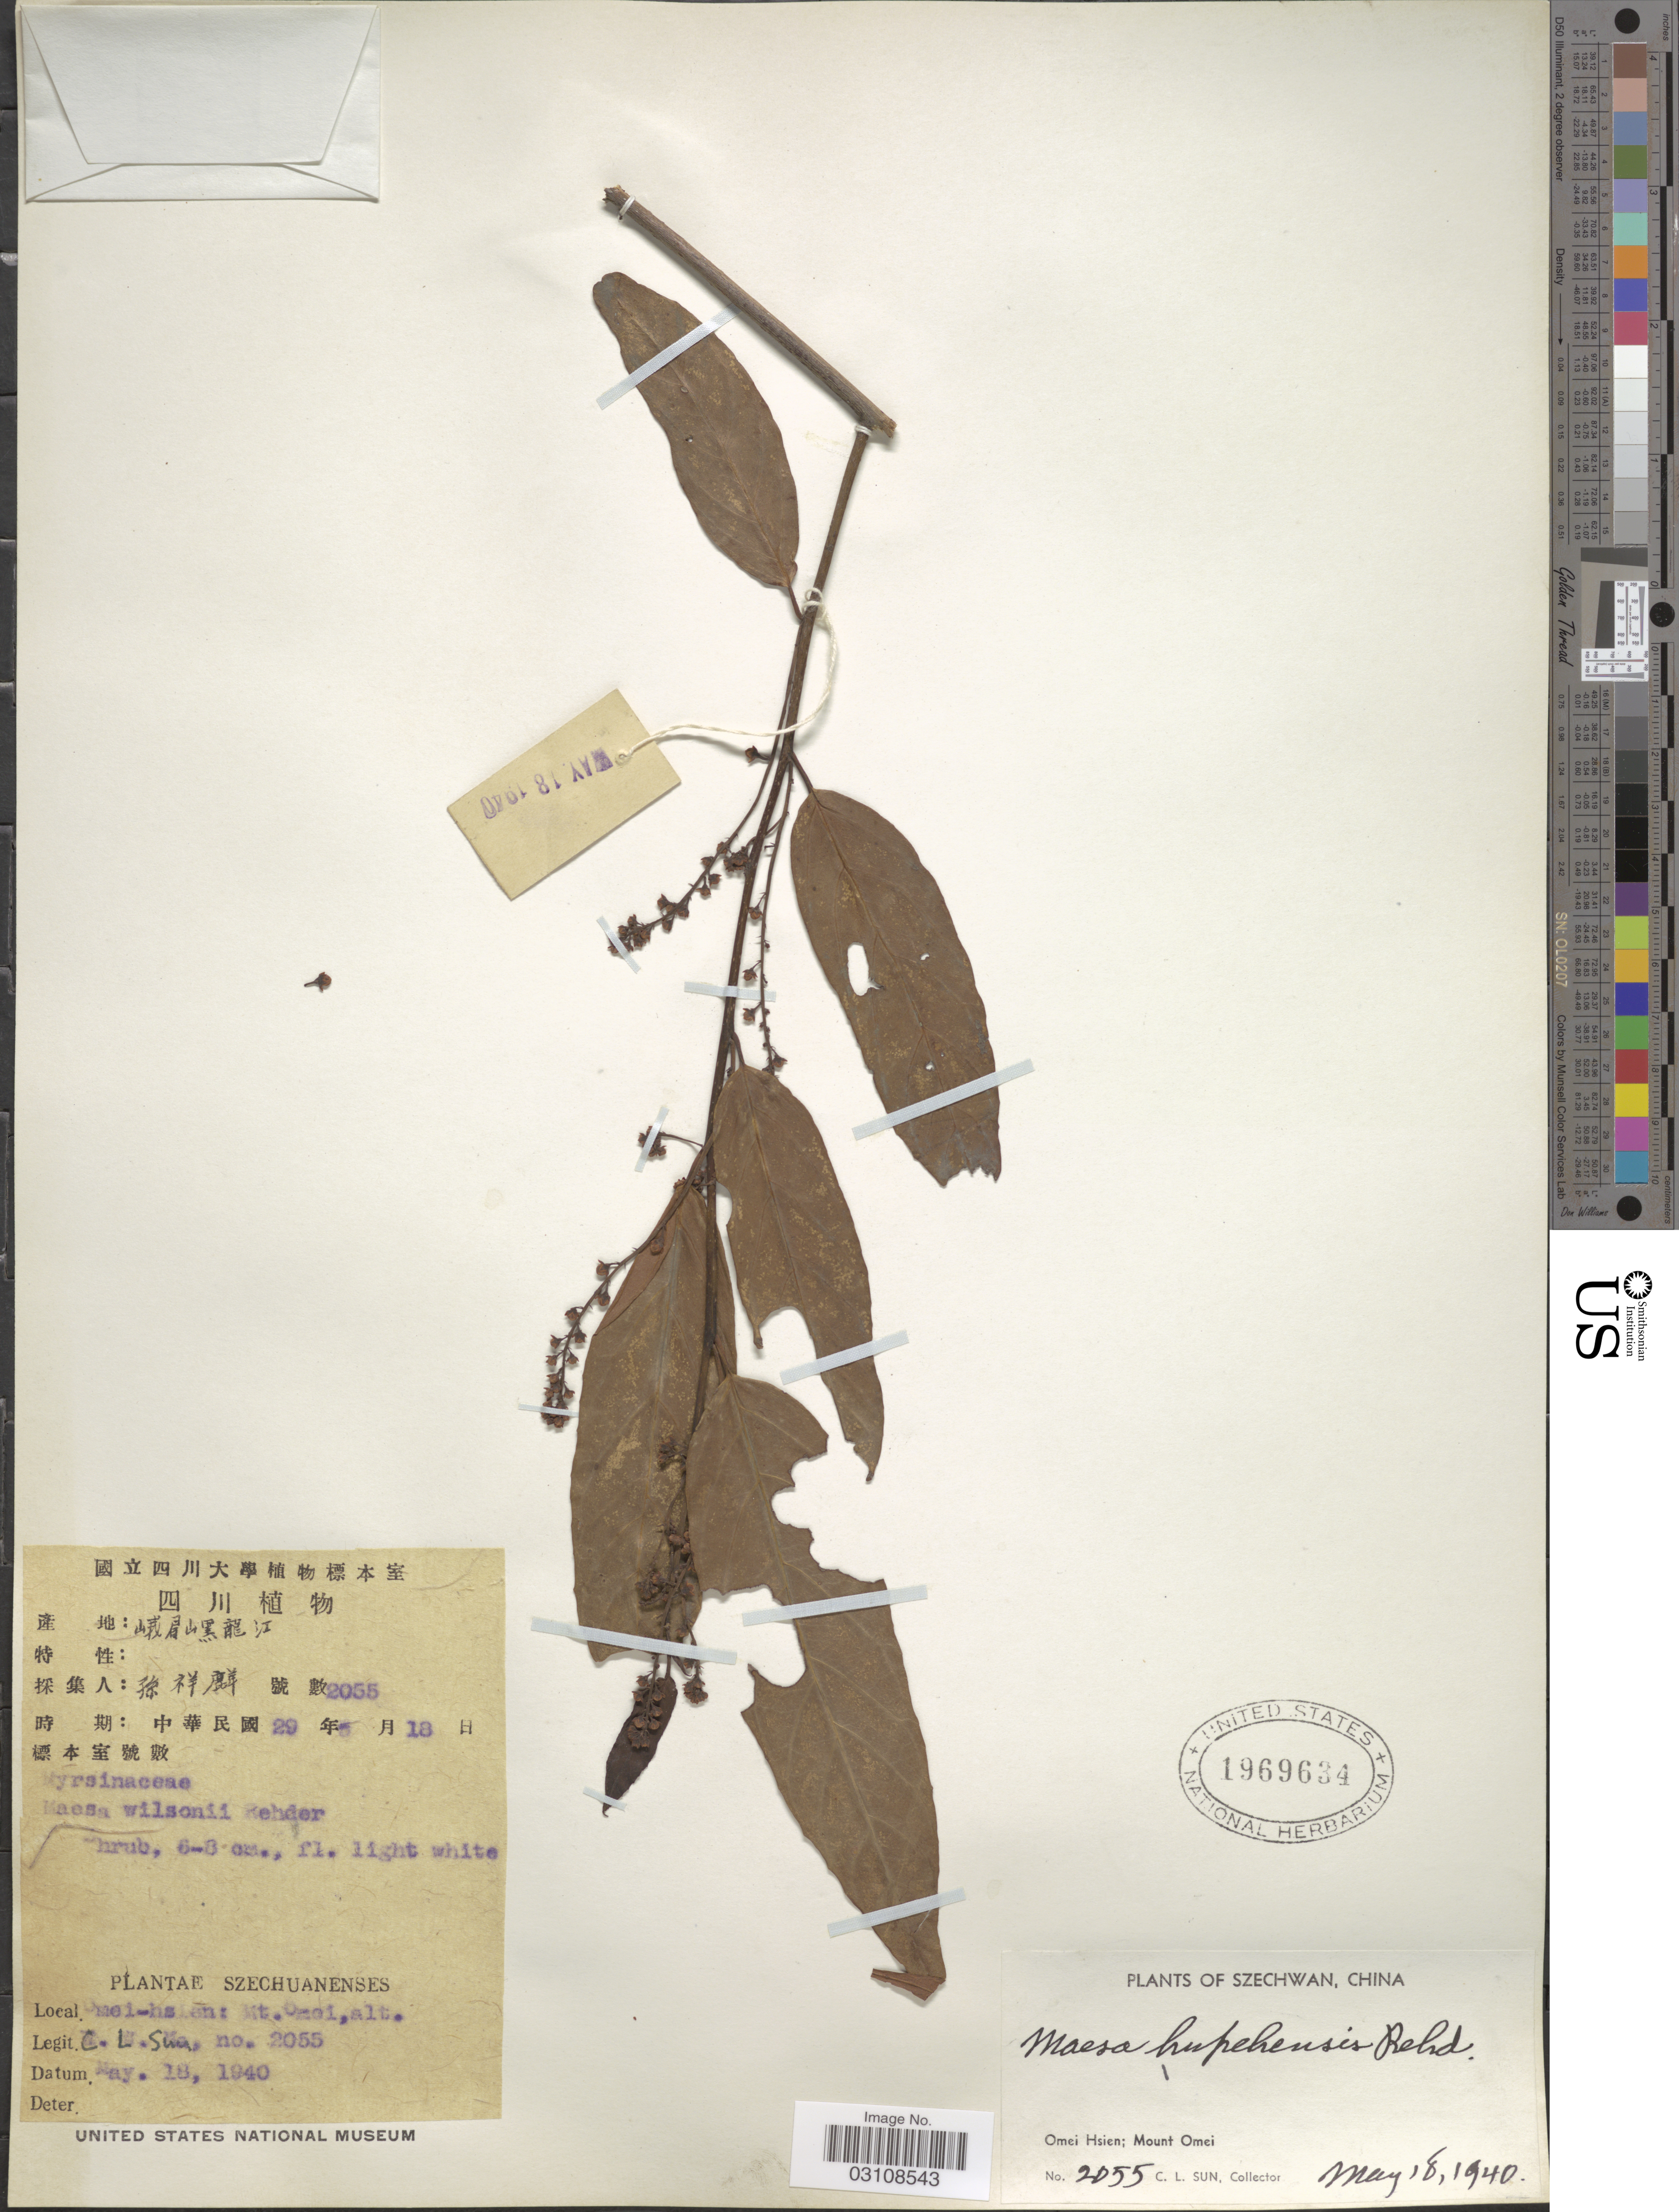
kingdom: Plantae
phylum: Tracheophyta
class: Magnoliopsida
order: Ericales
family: Primulaceae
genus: Maesa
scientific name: Maesa hupehensis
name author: Rehder in Sarg.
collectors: C. Sun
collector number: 2055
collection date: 1940-05-18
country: China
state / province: Sichuan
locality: Szechuanenses. Omei-hsien: Mt. Omei.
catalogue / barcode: US 1969634